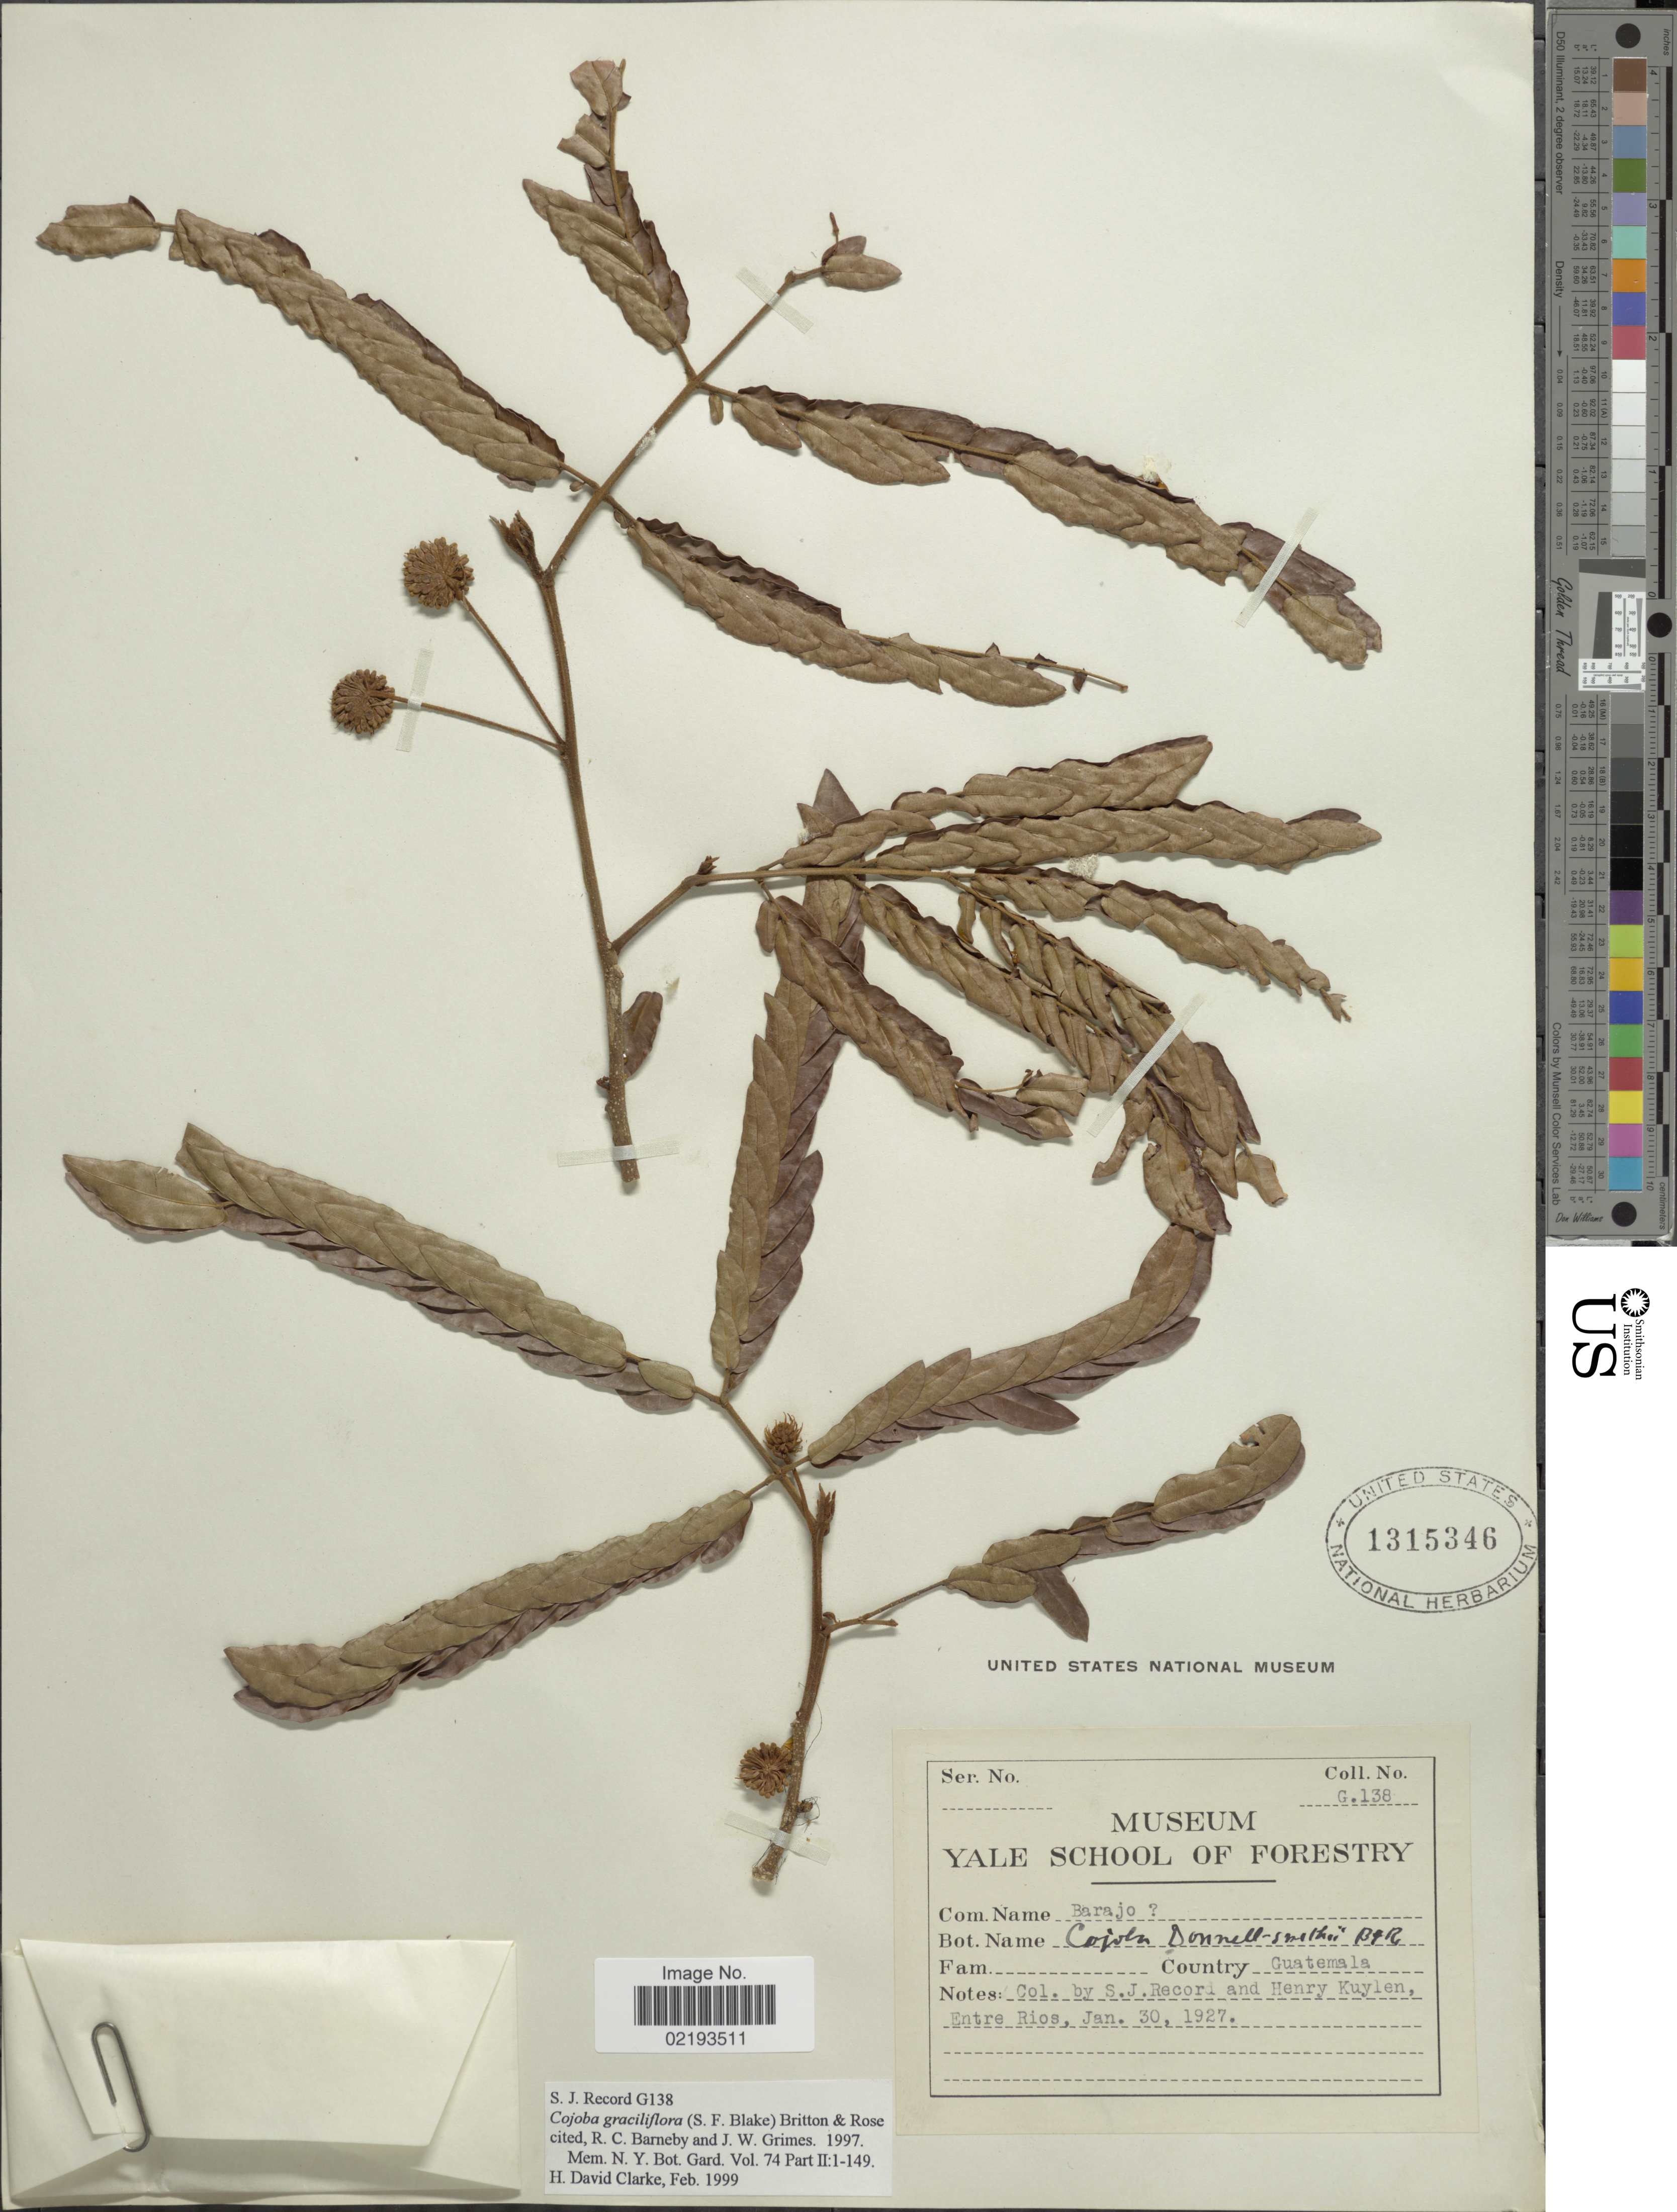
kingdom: Plantae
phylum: Tracheophyta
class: Magnoliopsida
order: Fabales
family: Fabaceae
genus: Cojoba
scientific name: Cojoba graciliflora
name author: (S.F. Blake) Britton & Rose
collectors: S. J. Record & H. Kuylen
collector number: G.138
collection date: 1927-01-30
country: Guatemala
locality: Entre Rios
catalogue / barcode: US 1315346